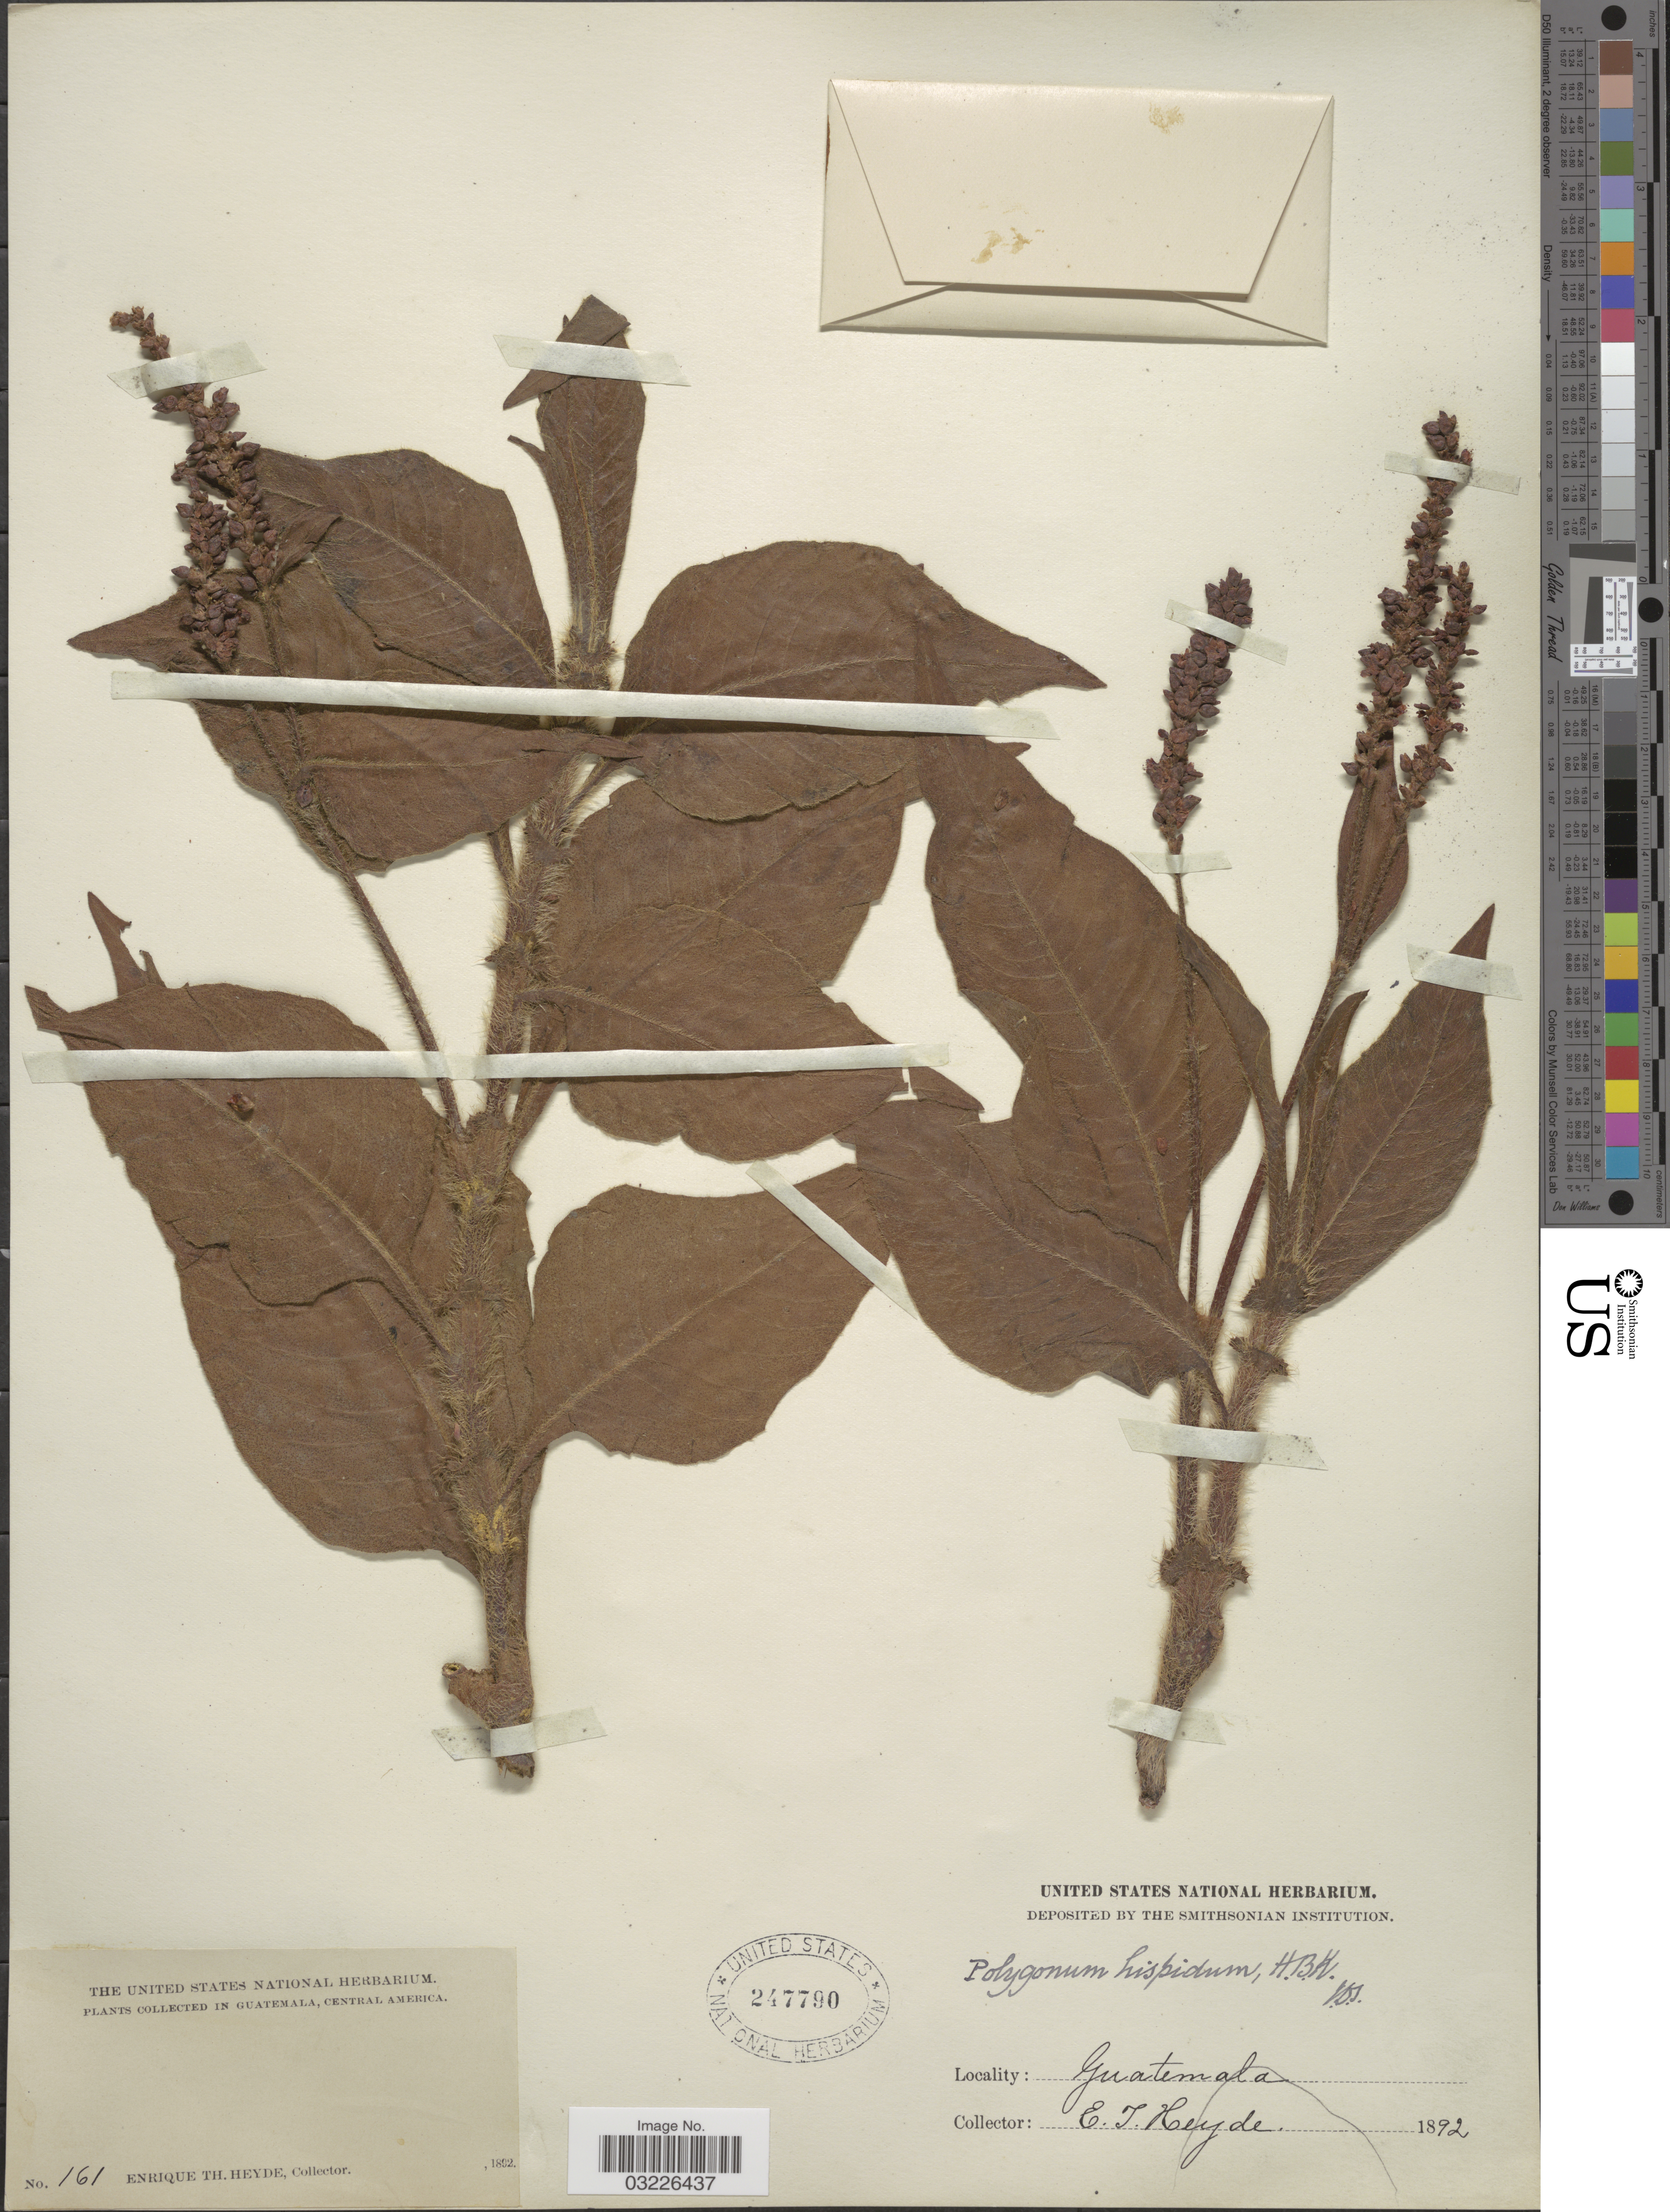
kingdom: Plantae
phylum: Tracheophyta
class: Magnoliopsida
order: Caryophyllales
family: Polygonaceae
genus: Polygonum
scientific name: Polygonum hispidum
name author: Kunth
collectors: E. T. Heyde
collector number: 161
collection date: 1892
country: Guatemala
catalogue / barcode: US 247790